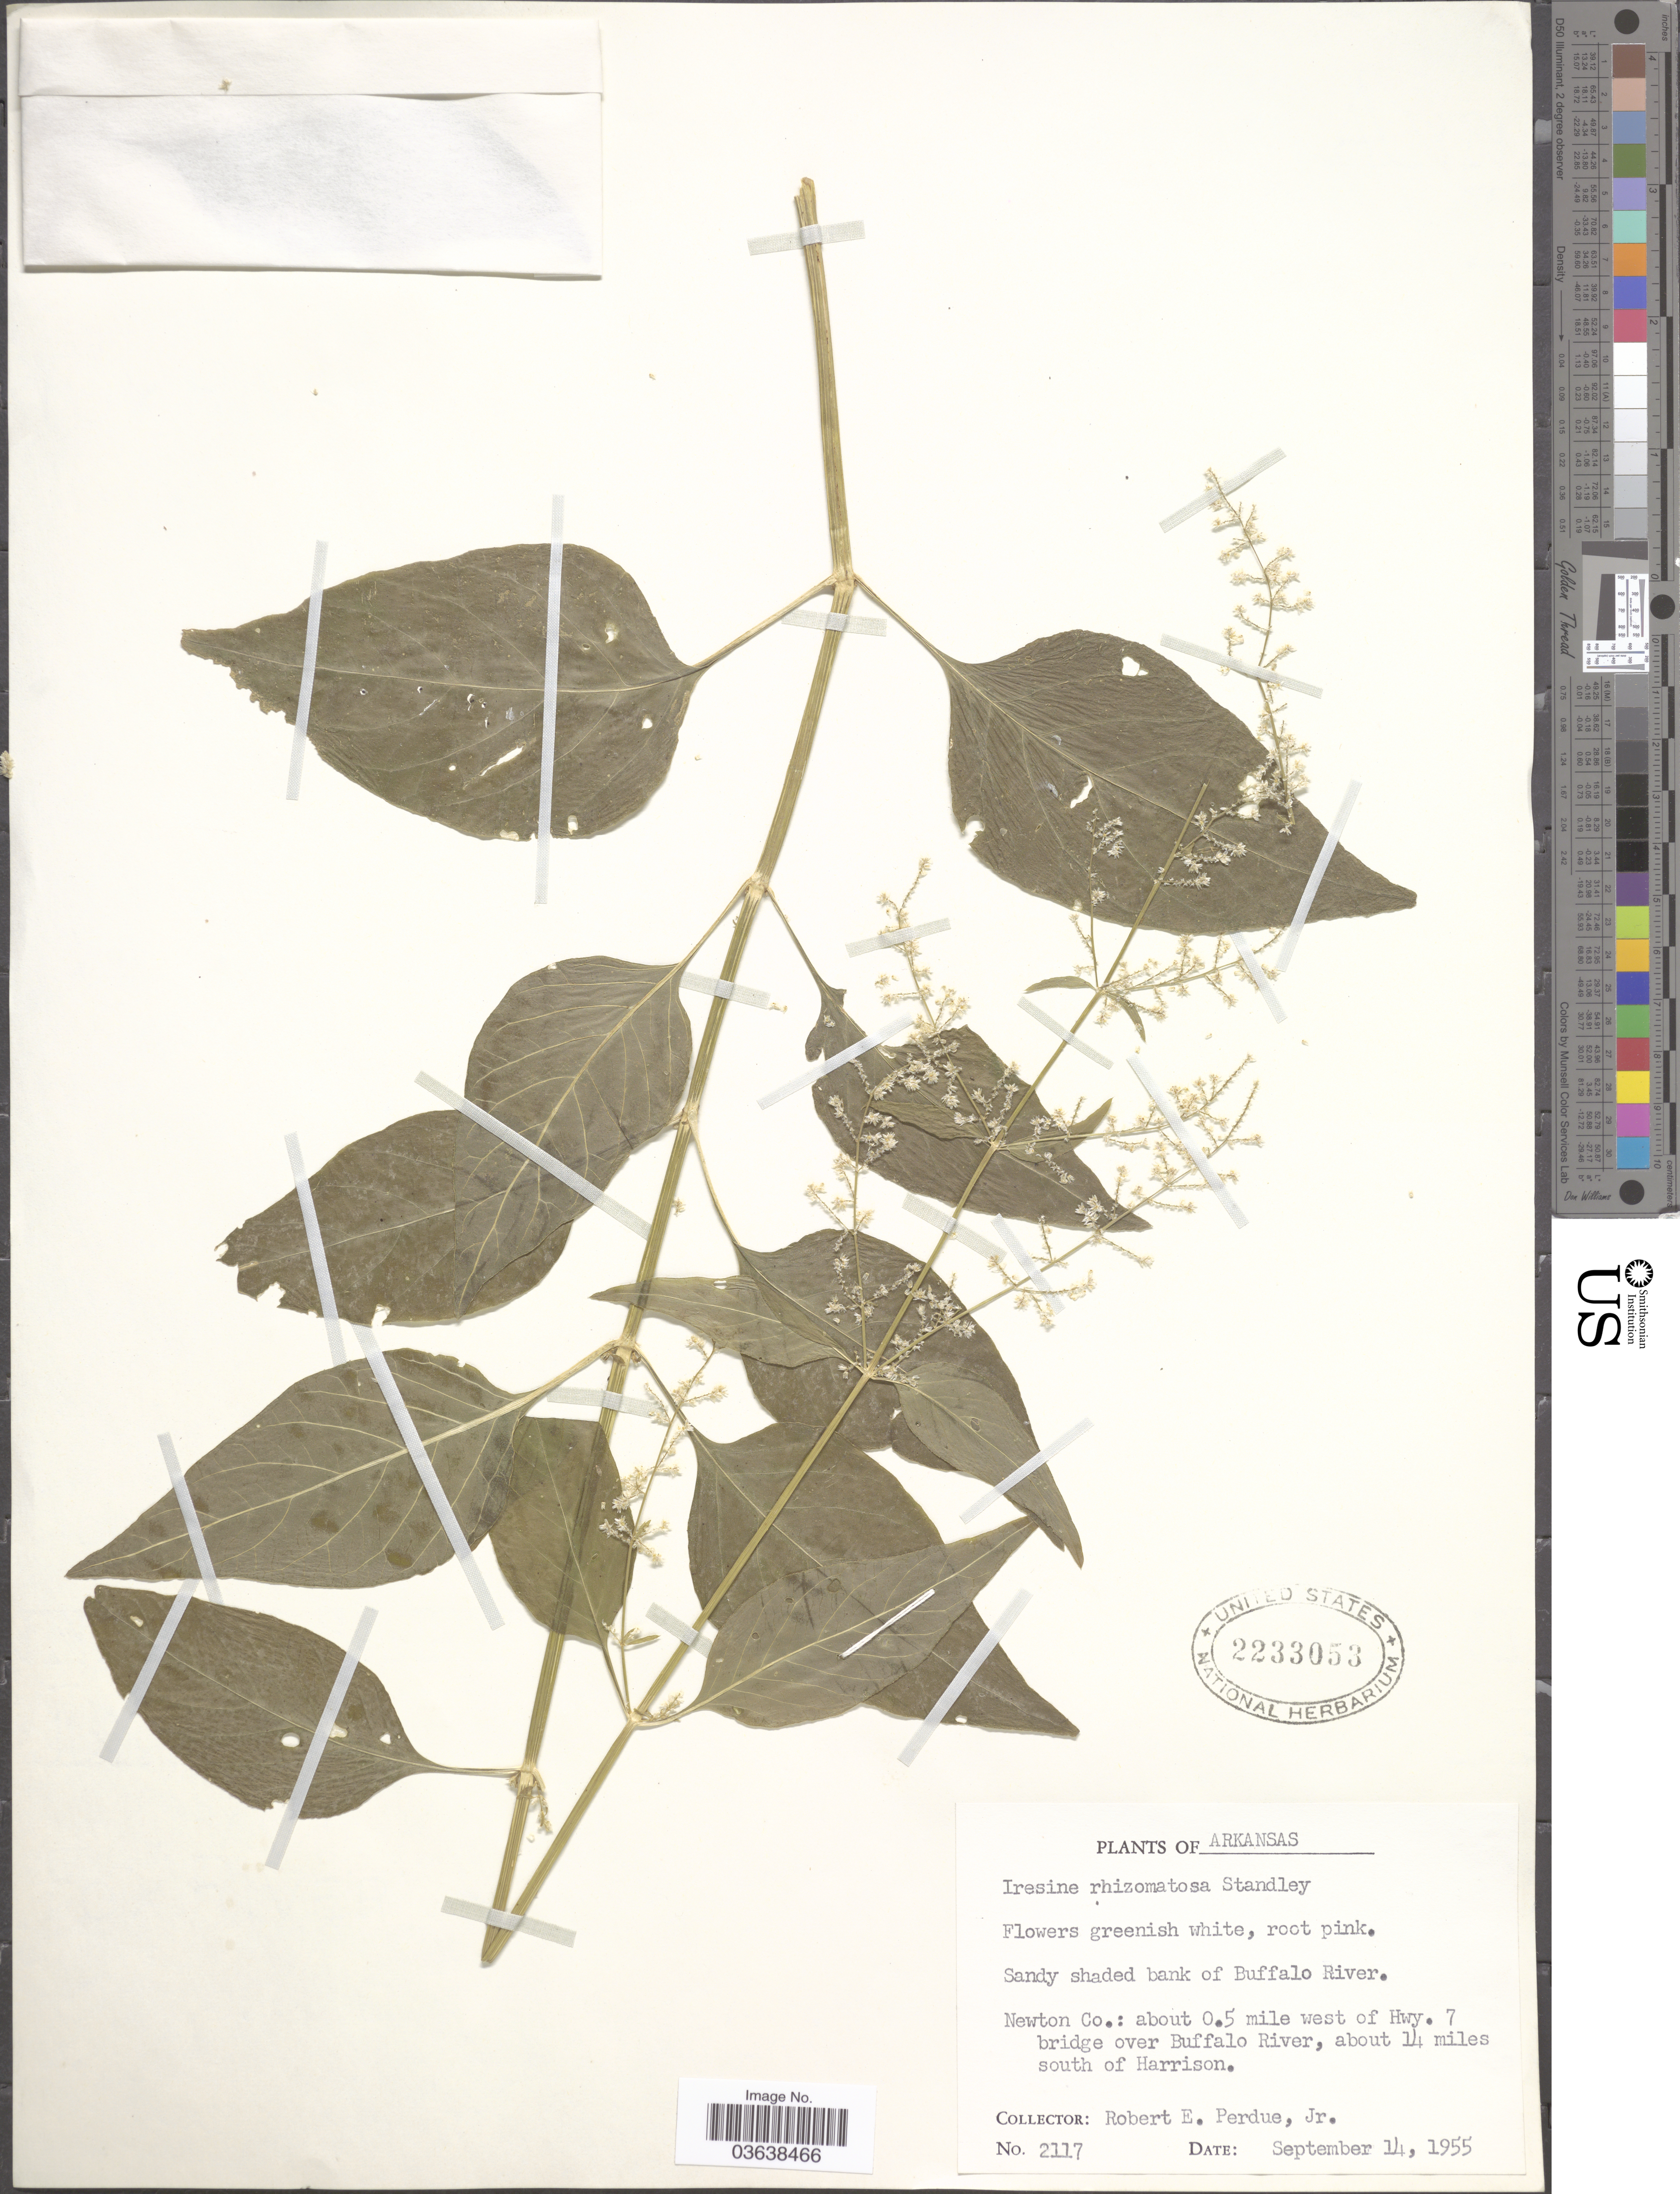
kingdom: Plantae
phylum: Tracheophyta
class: Magnoliopsida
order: Caryophyllales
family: Amaranthaceae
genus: Iresine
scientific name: Iresine rhizomatosa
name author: Standl.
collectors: R. E. Perdue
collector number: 2117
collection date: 1955-09-14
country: United States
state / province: Arkansas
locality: Newton Co.: about 0.5 mile west of Hwy. 7 bridge over Buffalo River, about 14 miles south of Harrison.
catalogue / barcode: US 2233053